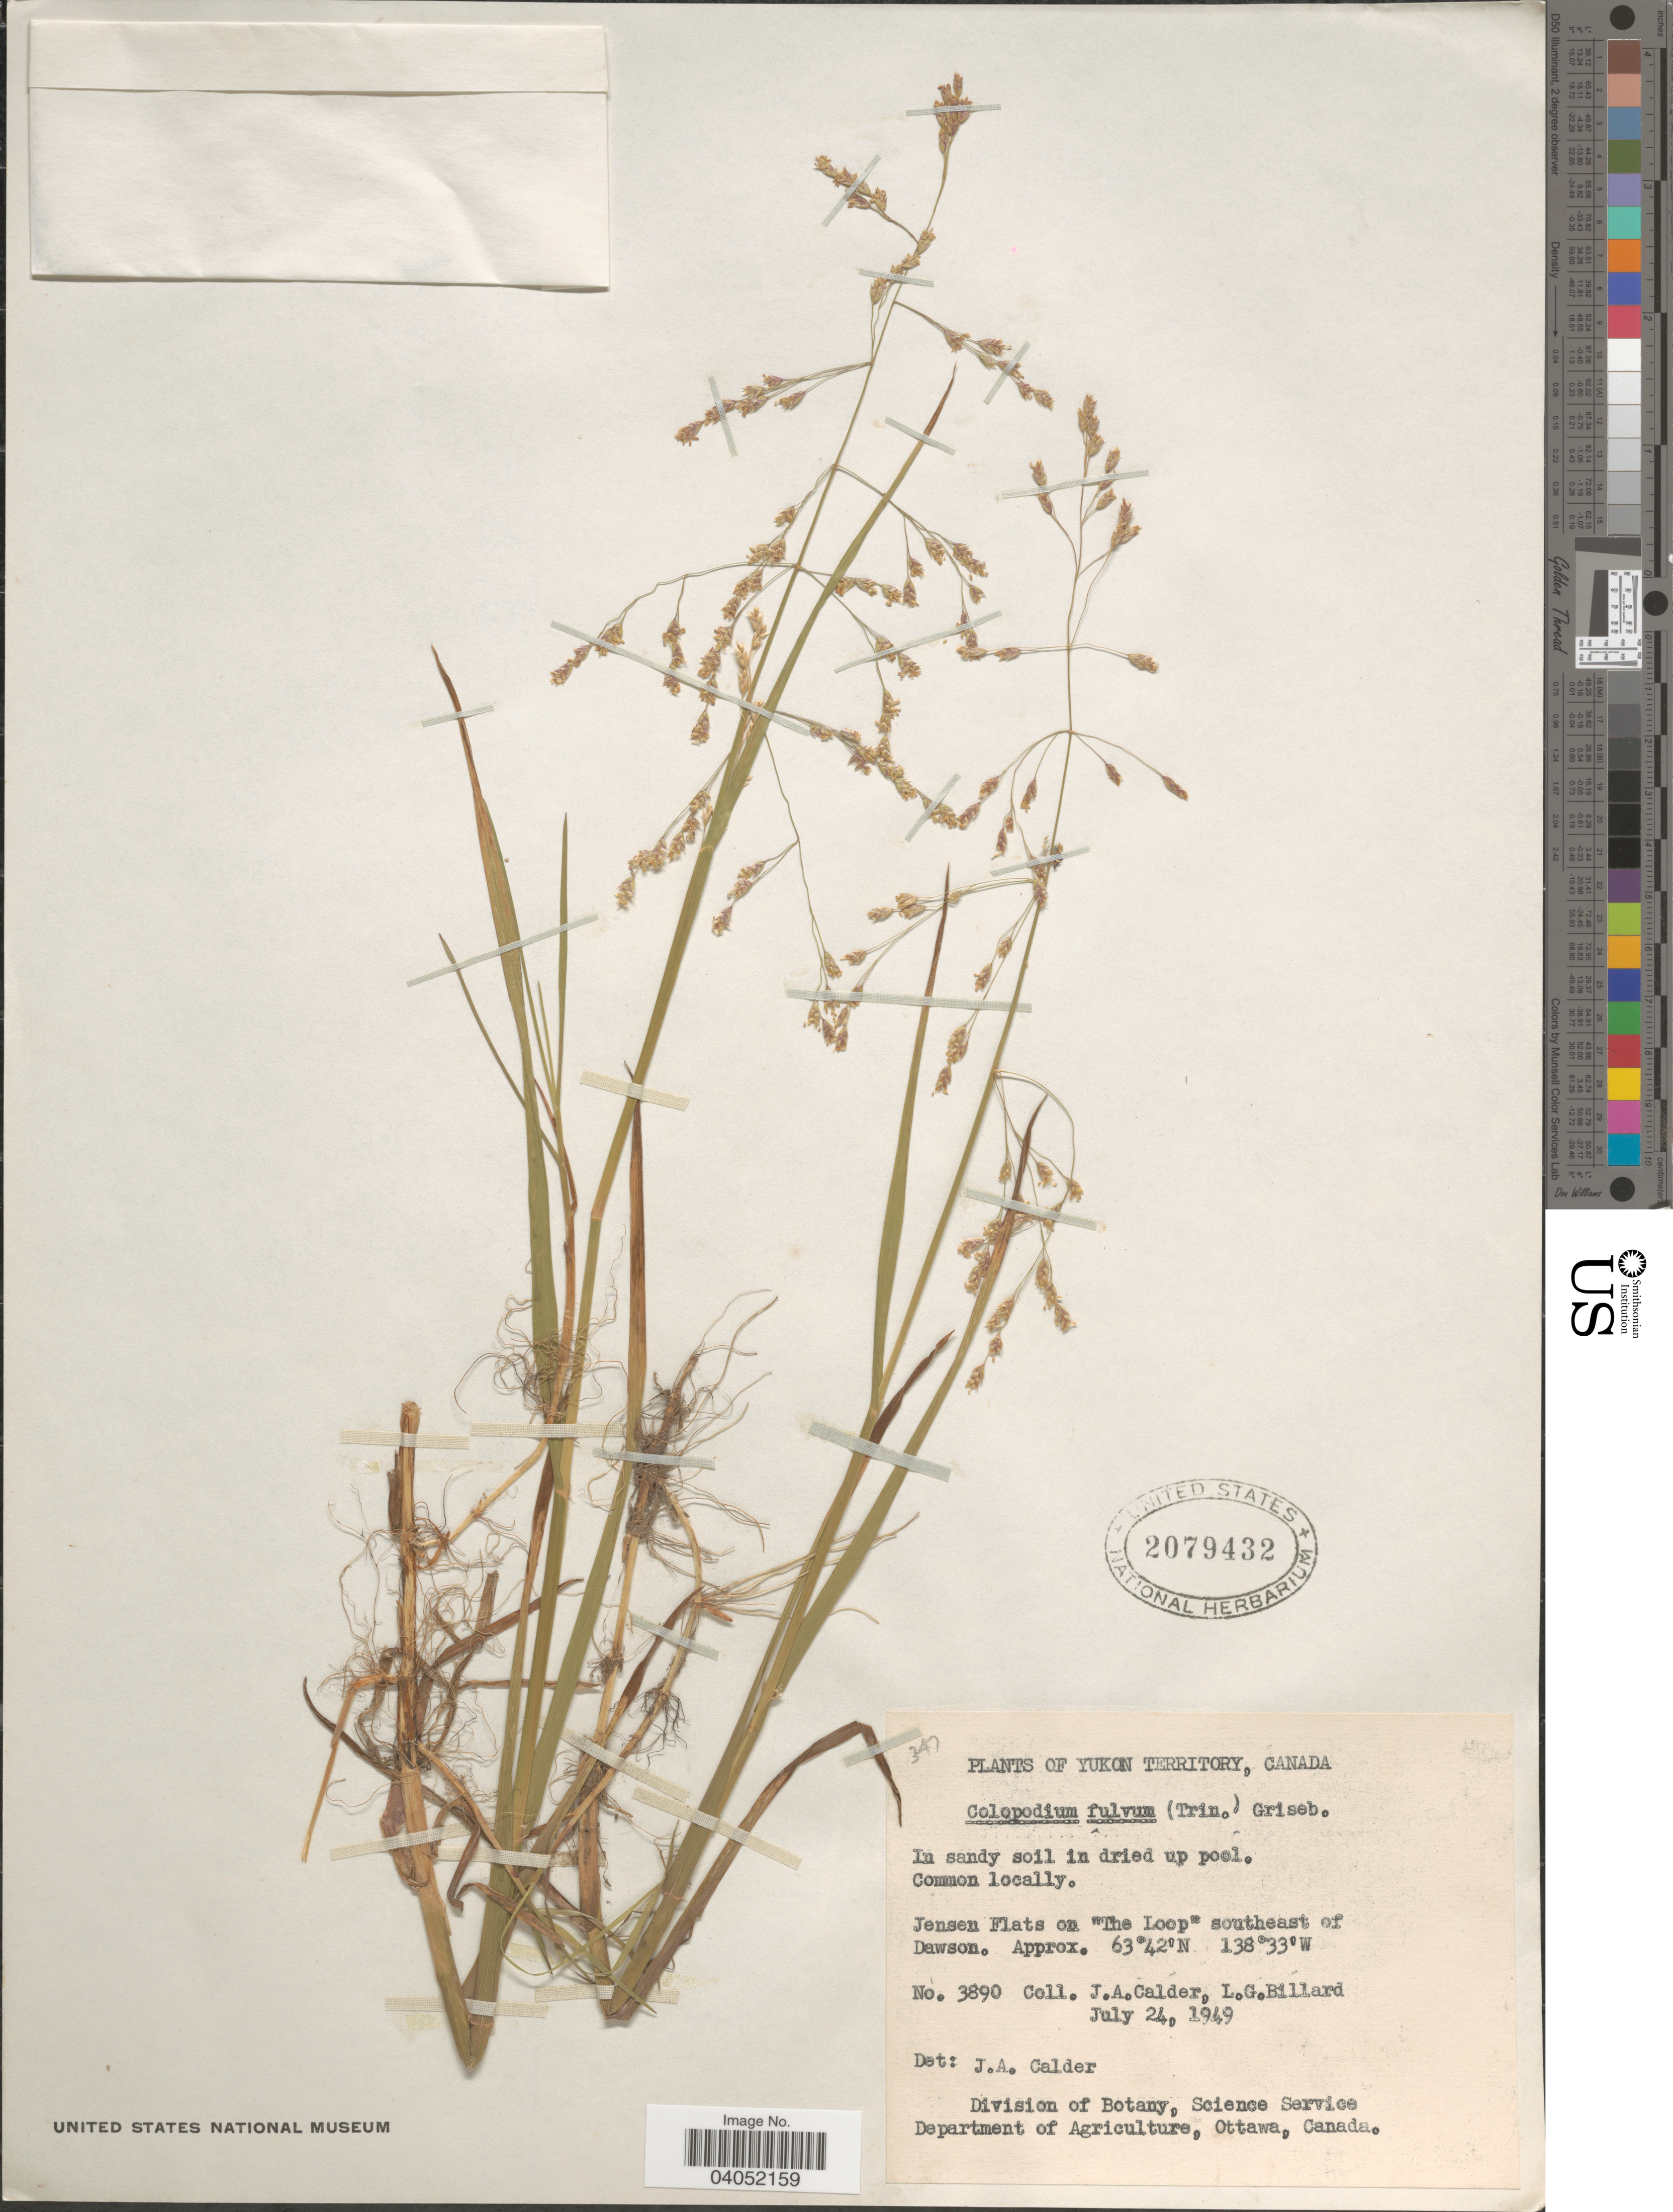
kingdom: Plantae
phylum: Tracheophyta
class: Liliopsida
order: Poales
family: Poaceae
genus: Arctophila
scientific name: Arctophila fulva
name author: (Trin.) Andersson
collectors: J. A. Calder & L. Billard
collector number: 3890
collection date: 1949-07-24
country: Canada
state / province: Yukon Territory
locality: Jensen Flats on "The Loop" southeast of Dawson.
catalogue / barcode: US 2079432